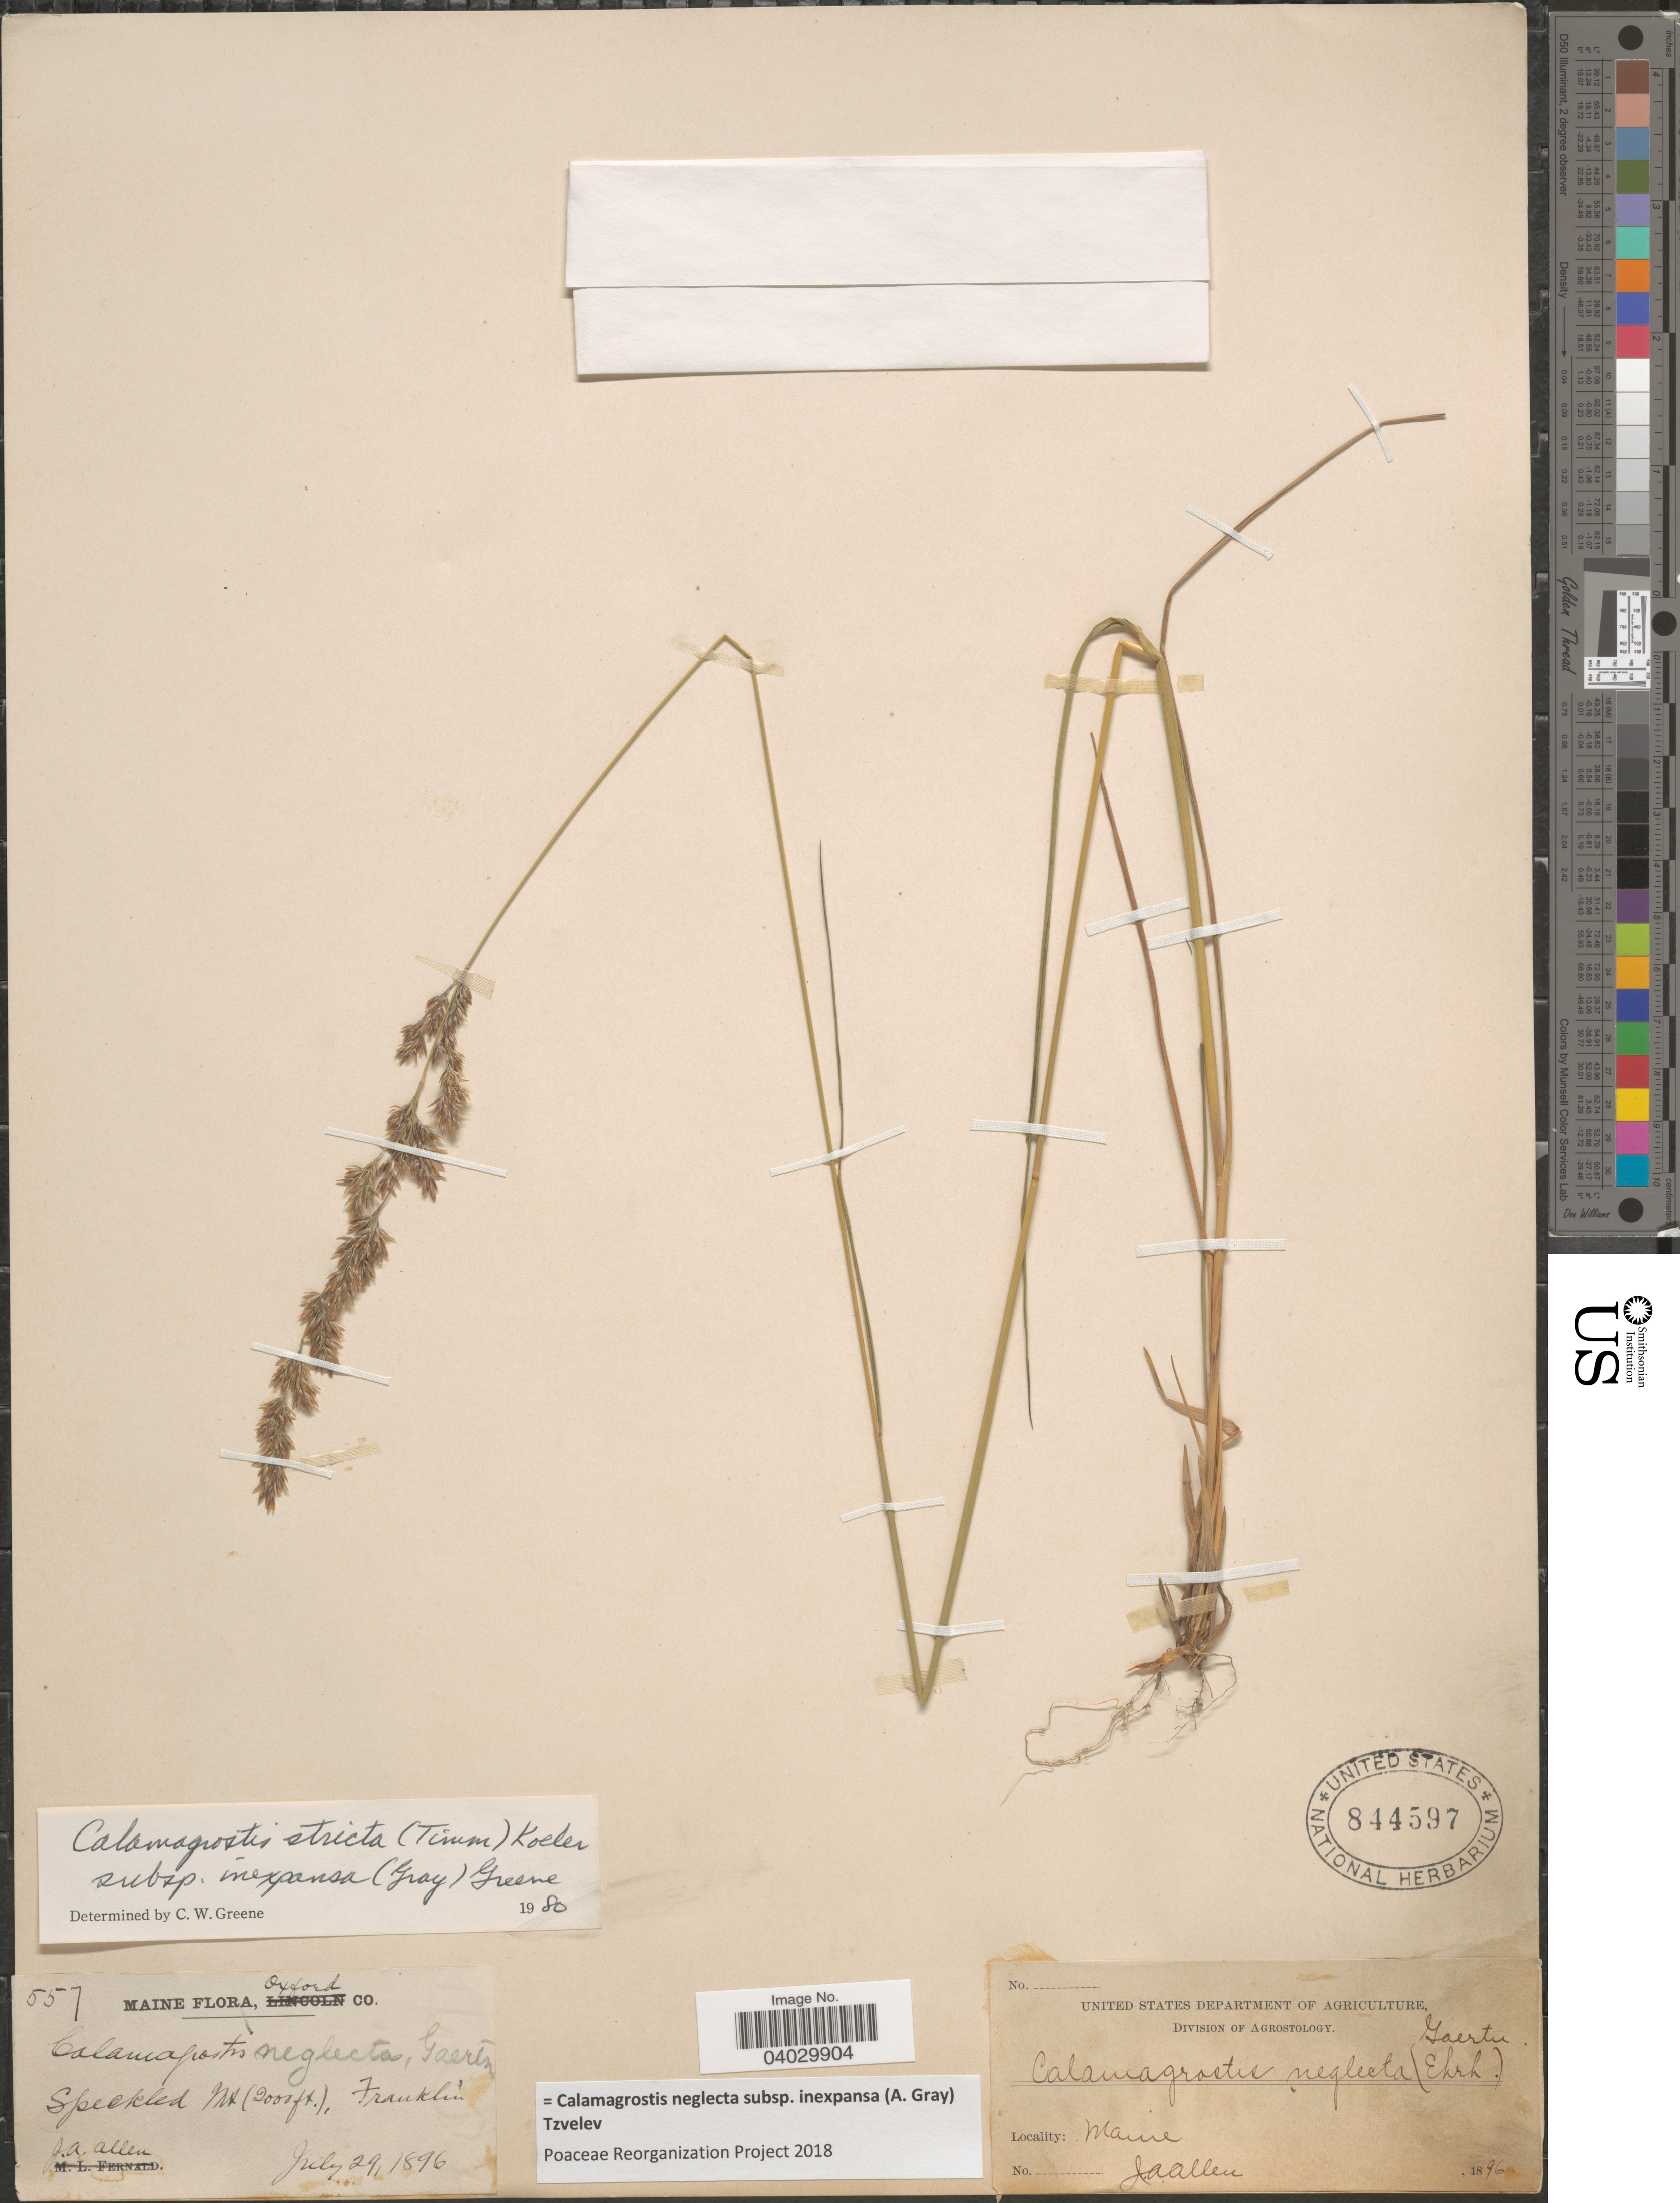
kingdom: Plantae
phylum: Tracheophyta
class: Liliopsida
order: Poales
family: Poaceae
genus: Calamagrostis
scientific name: Calamagrostis neglecta subsp. inexpansa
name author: (A. Gray) Tzvelev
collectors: J. Allen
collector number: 557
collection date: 1896-07-29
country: United States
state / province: Maine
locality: Oxford Co. Speckled Mt, Franklin.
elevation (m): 610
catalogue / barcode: US 844597